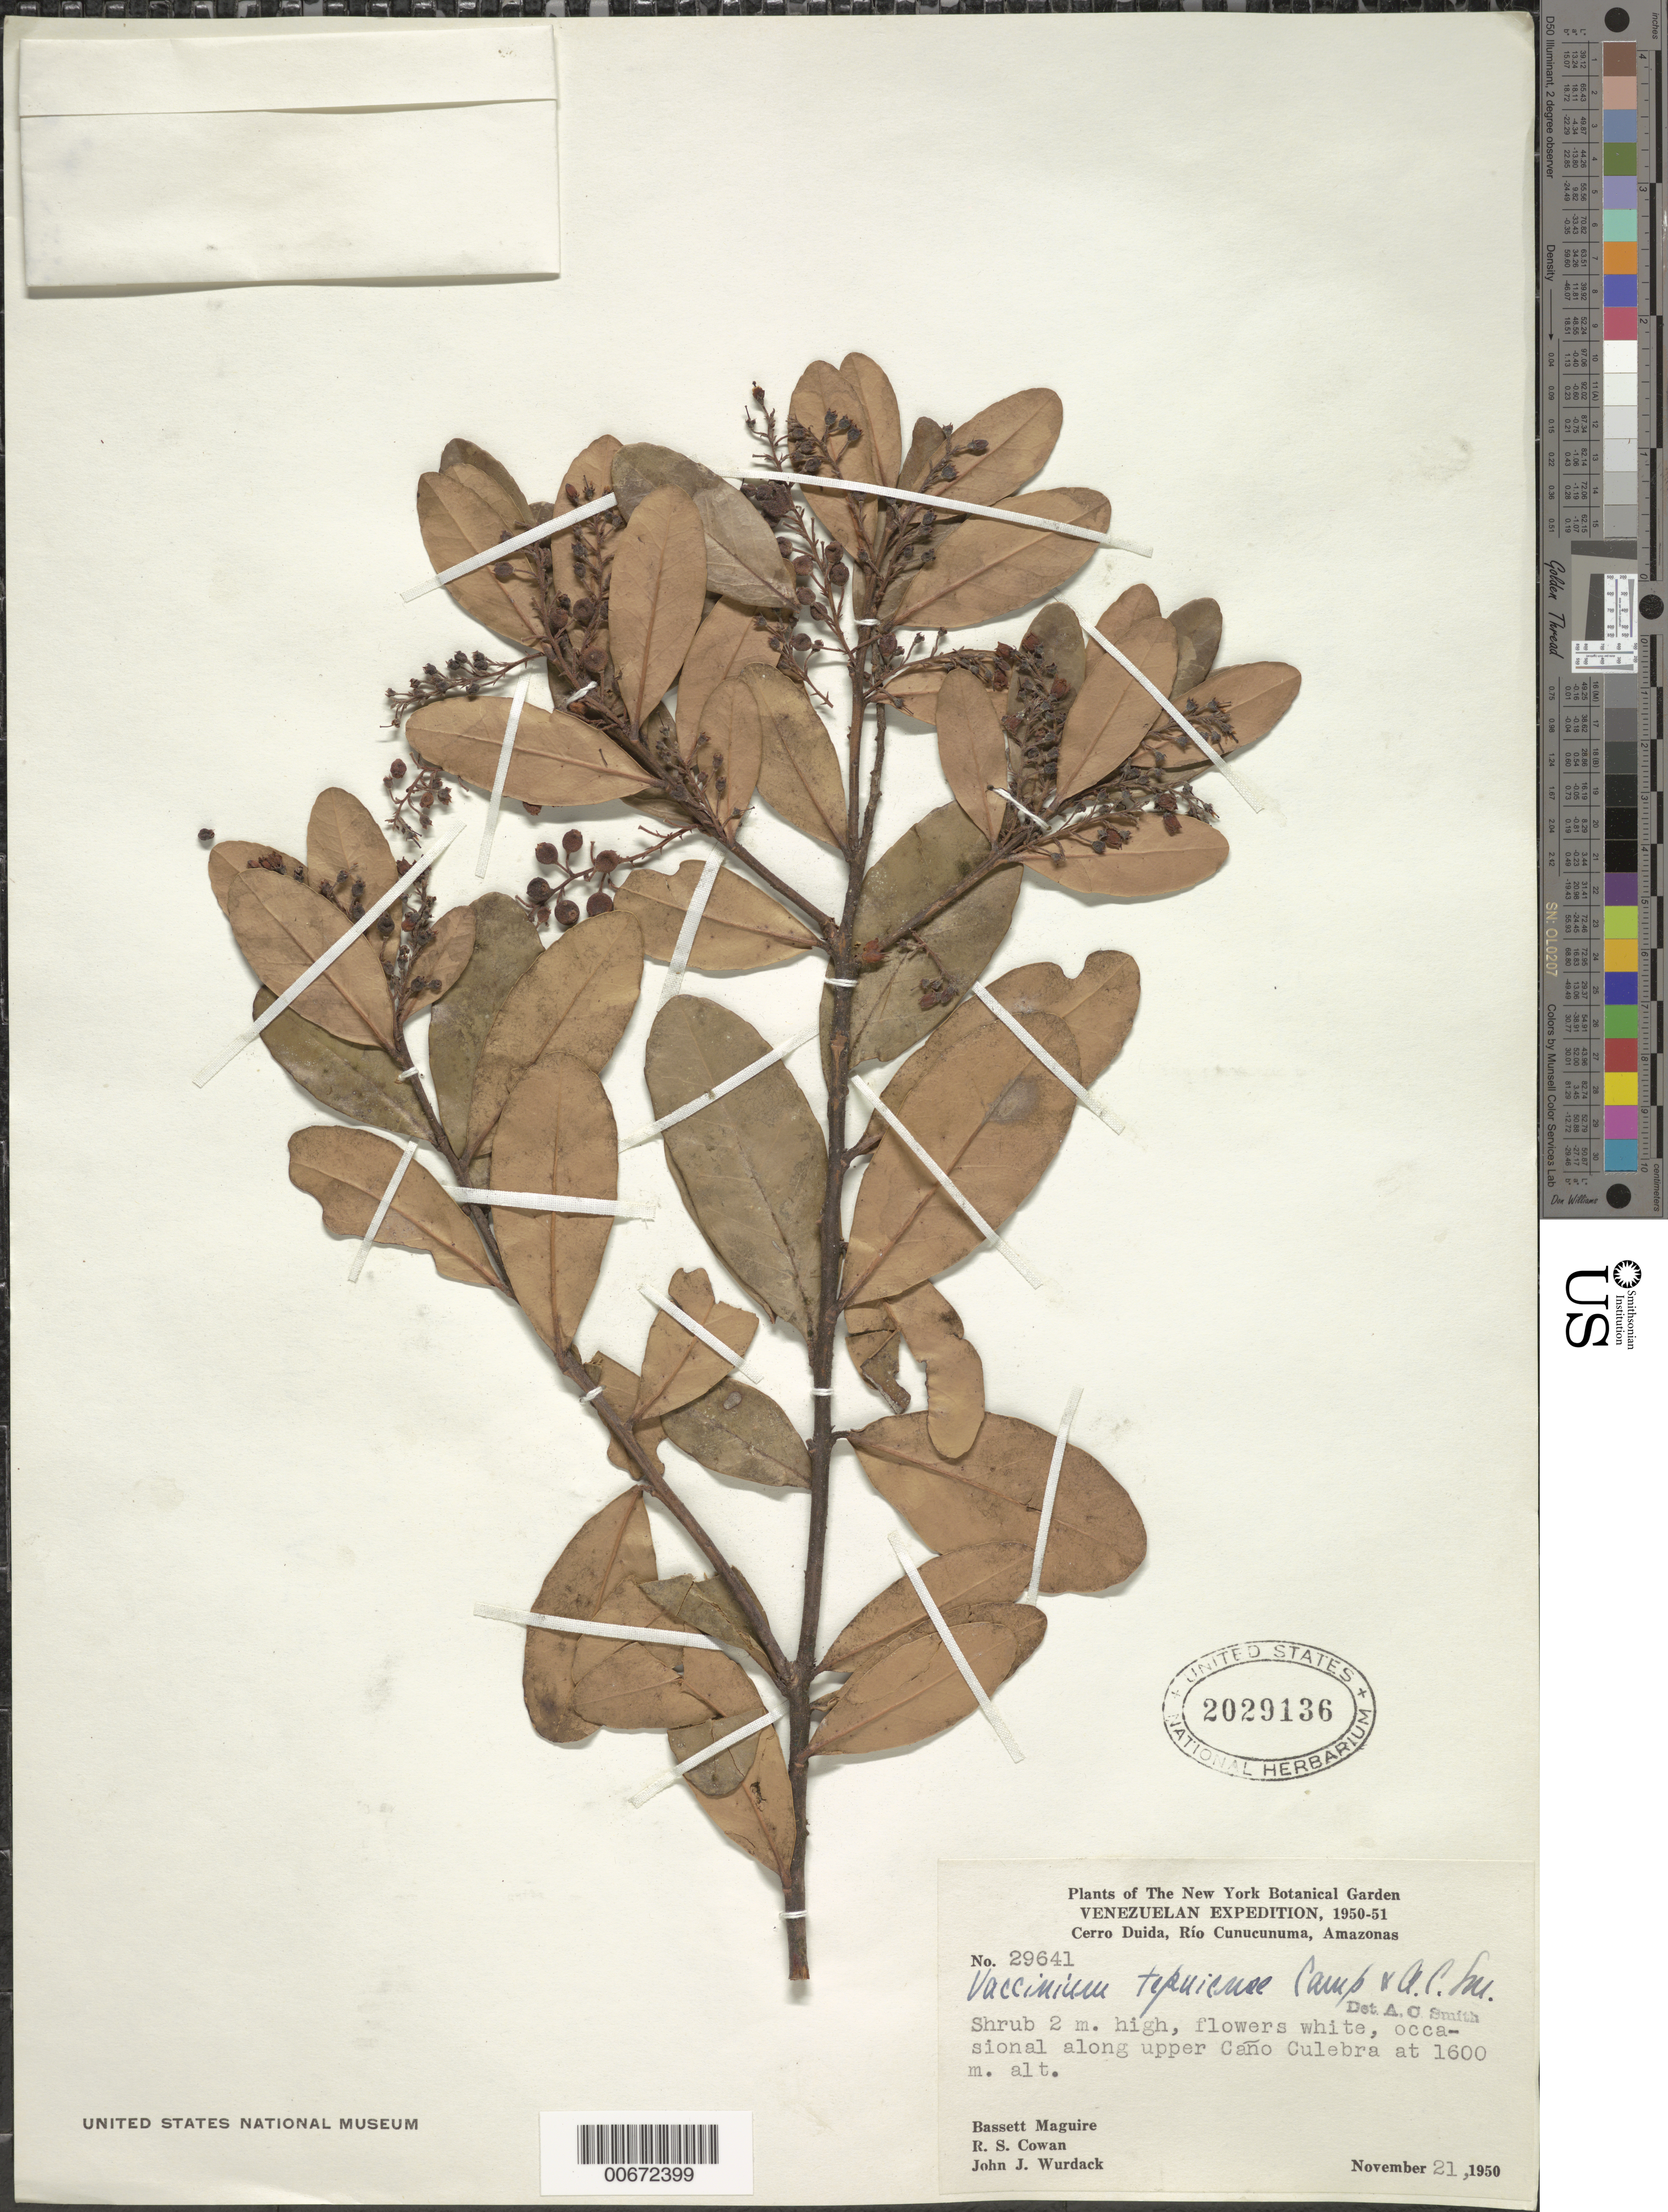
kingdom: Plantae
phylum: Tracheophyta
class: Magnoliopsida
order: Ericales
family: Ericaceae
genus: Vaccinium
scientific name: Vaccinium tepuiense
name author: Camp & A.C. Sm.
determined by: Smith, A. C.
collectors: B. Maguire, R. S. Cowan & J. J. Wurdack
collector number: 29641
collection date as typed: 21-Nov-50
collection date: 1950-11-21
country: Venezuela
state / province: Amazonas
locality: Cerro Duida, Río Cunucunuma, Caño Culebra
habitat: Upper caño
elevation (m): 1600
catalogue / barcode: US 2029136